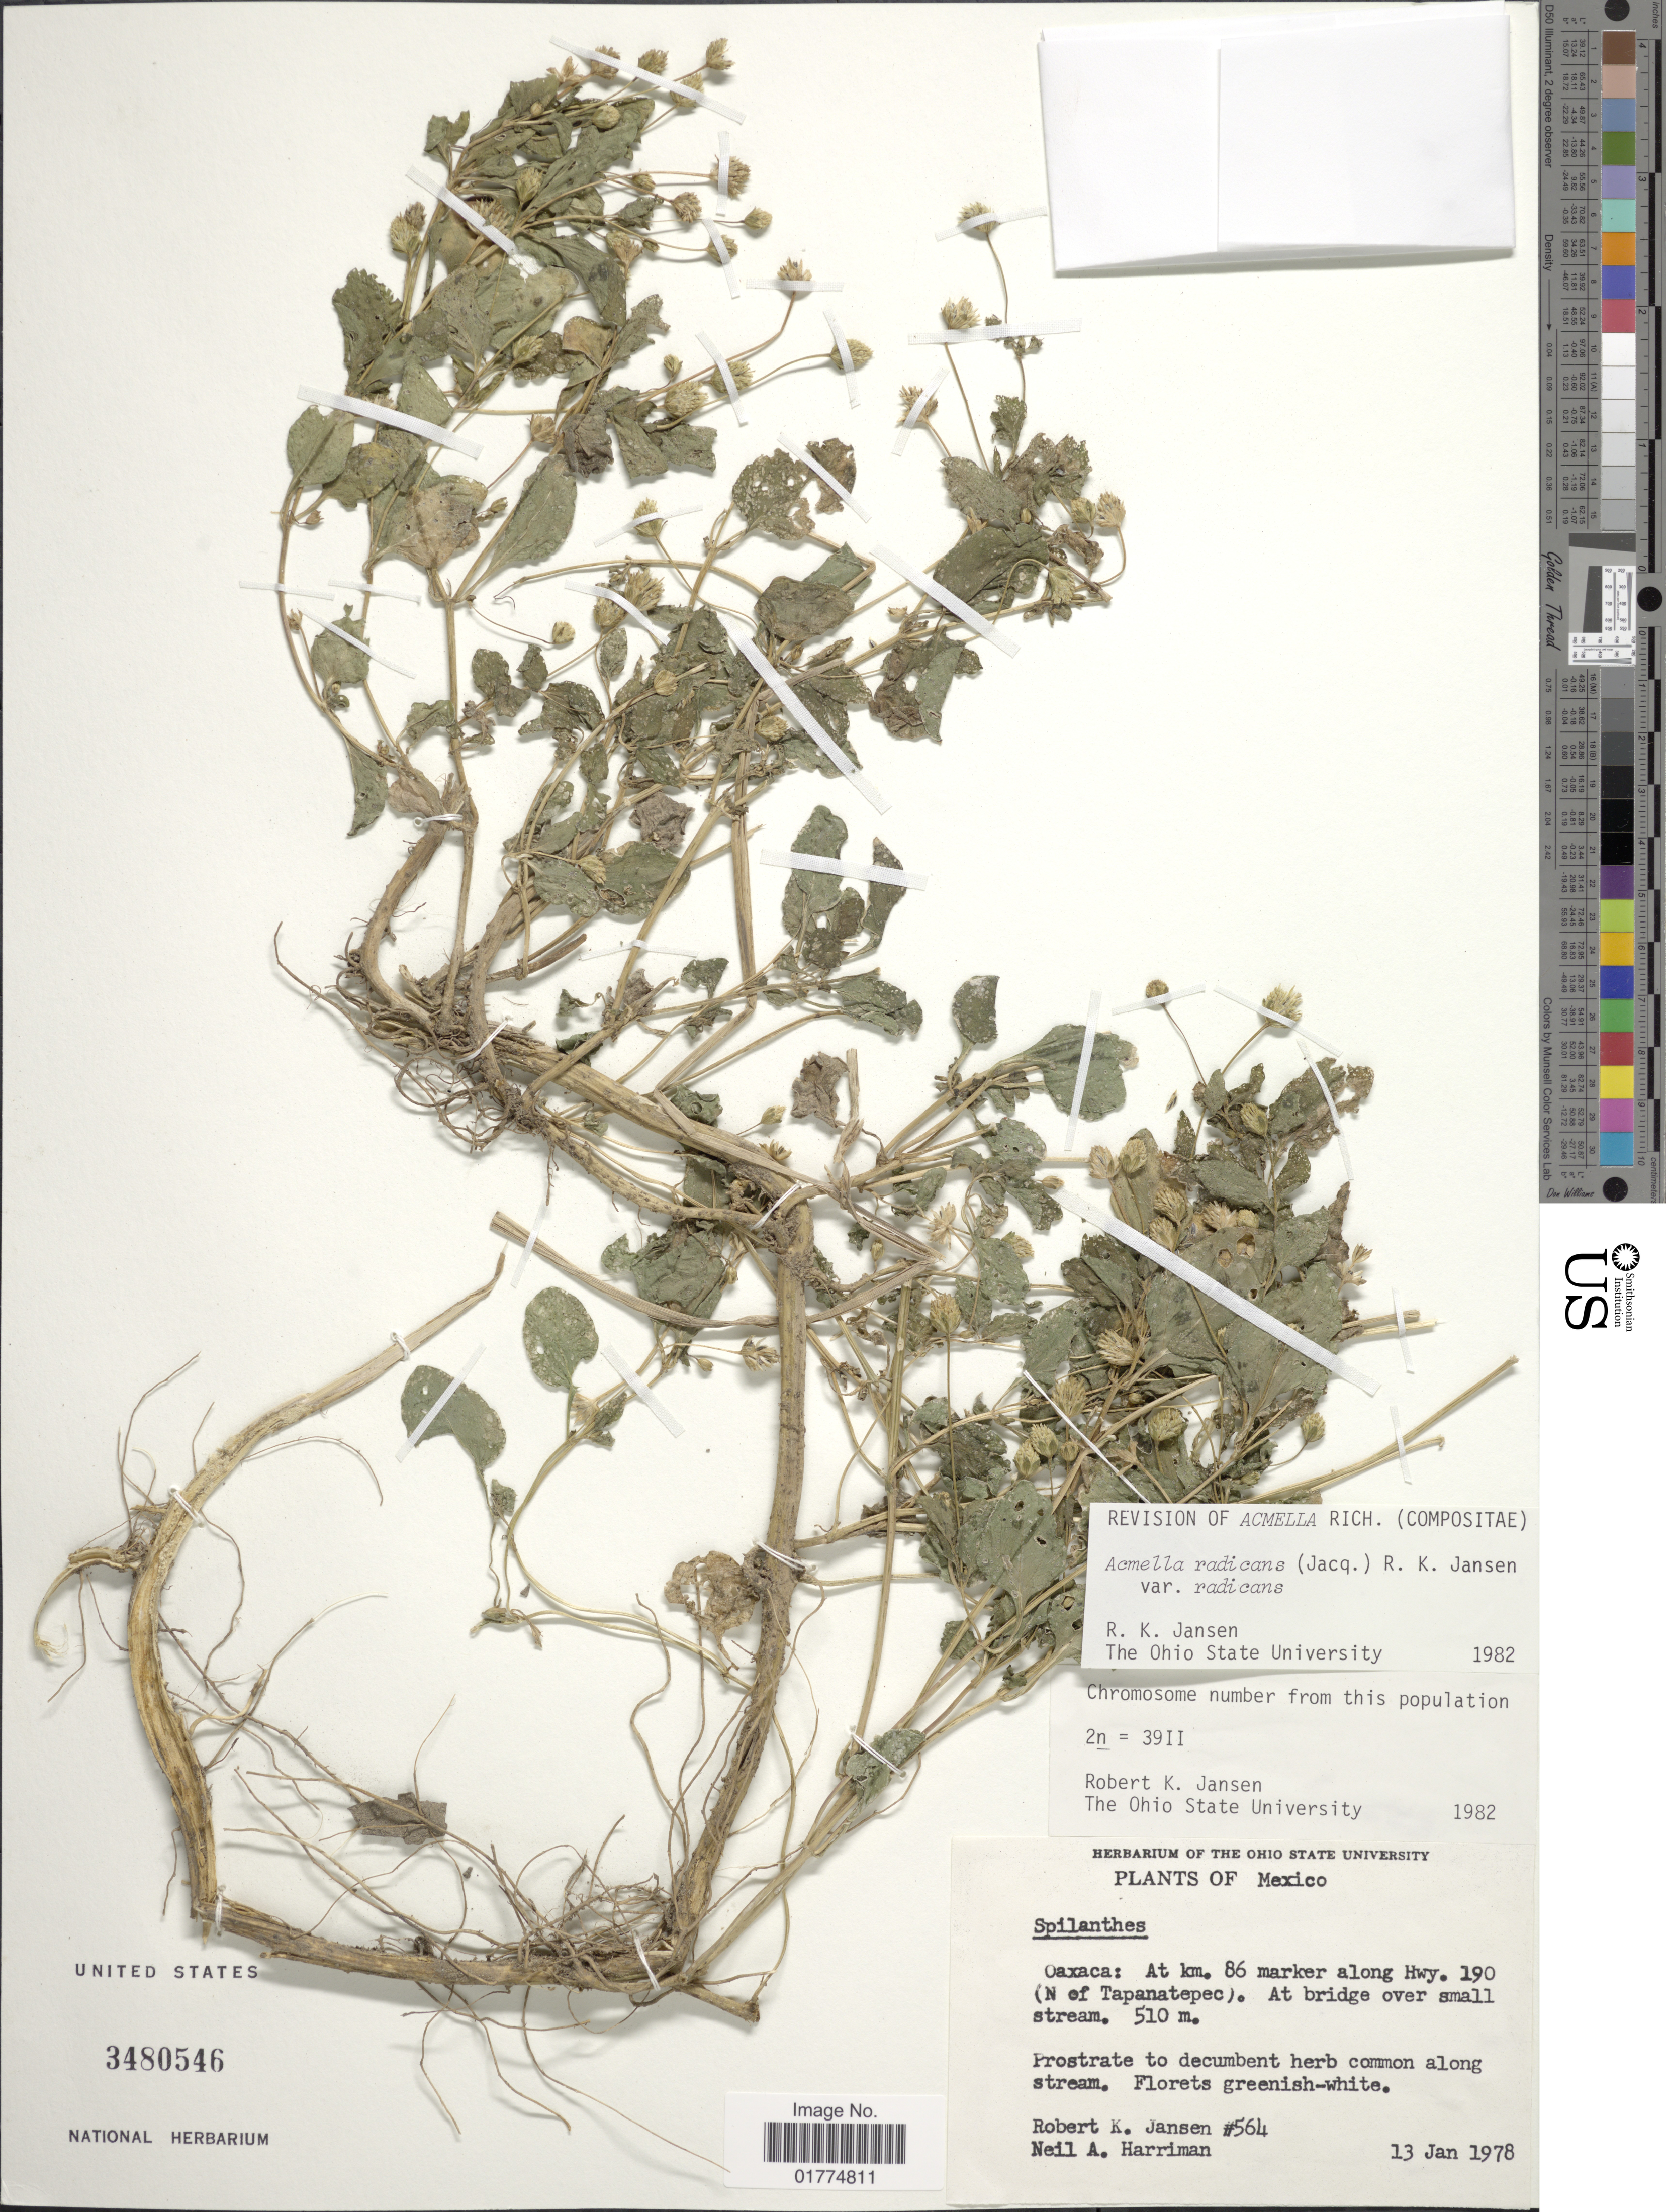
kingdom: Plantae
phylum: Tracheophyta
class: Magnoliopsida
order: Asterales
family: Asteraceae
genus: Acmella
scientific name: Acmella radicans var. radicans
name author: (Jacq.) R.K. Jansen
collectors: R. K. Jansen & N. A. Harriman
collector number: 564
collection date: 1978-01-13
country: Mexico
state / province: Oaxaca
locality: At km. 86 marker along Hwy. 190 (N. of Tapanatepec). At bridge over small stream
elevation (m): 510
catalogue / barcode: US 3480546